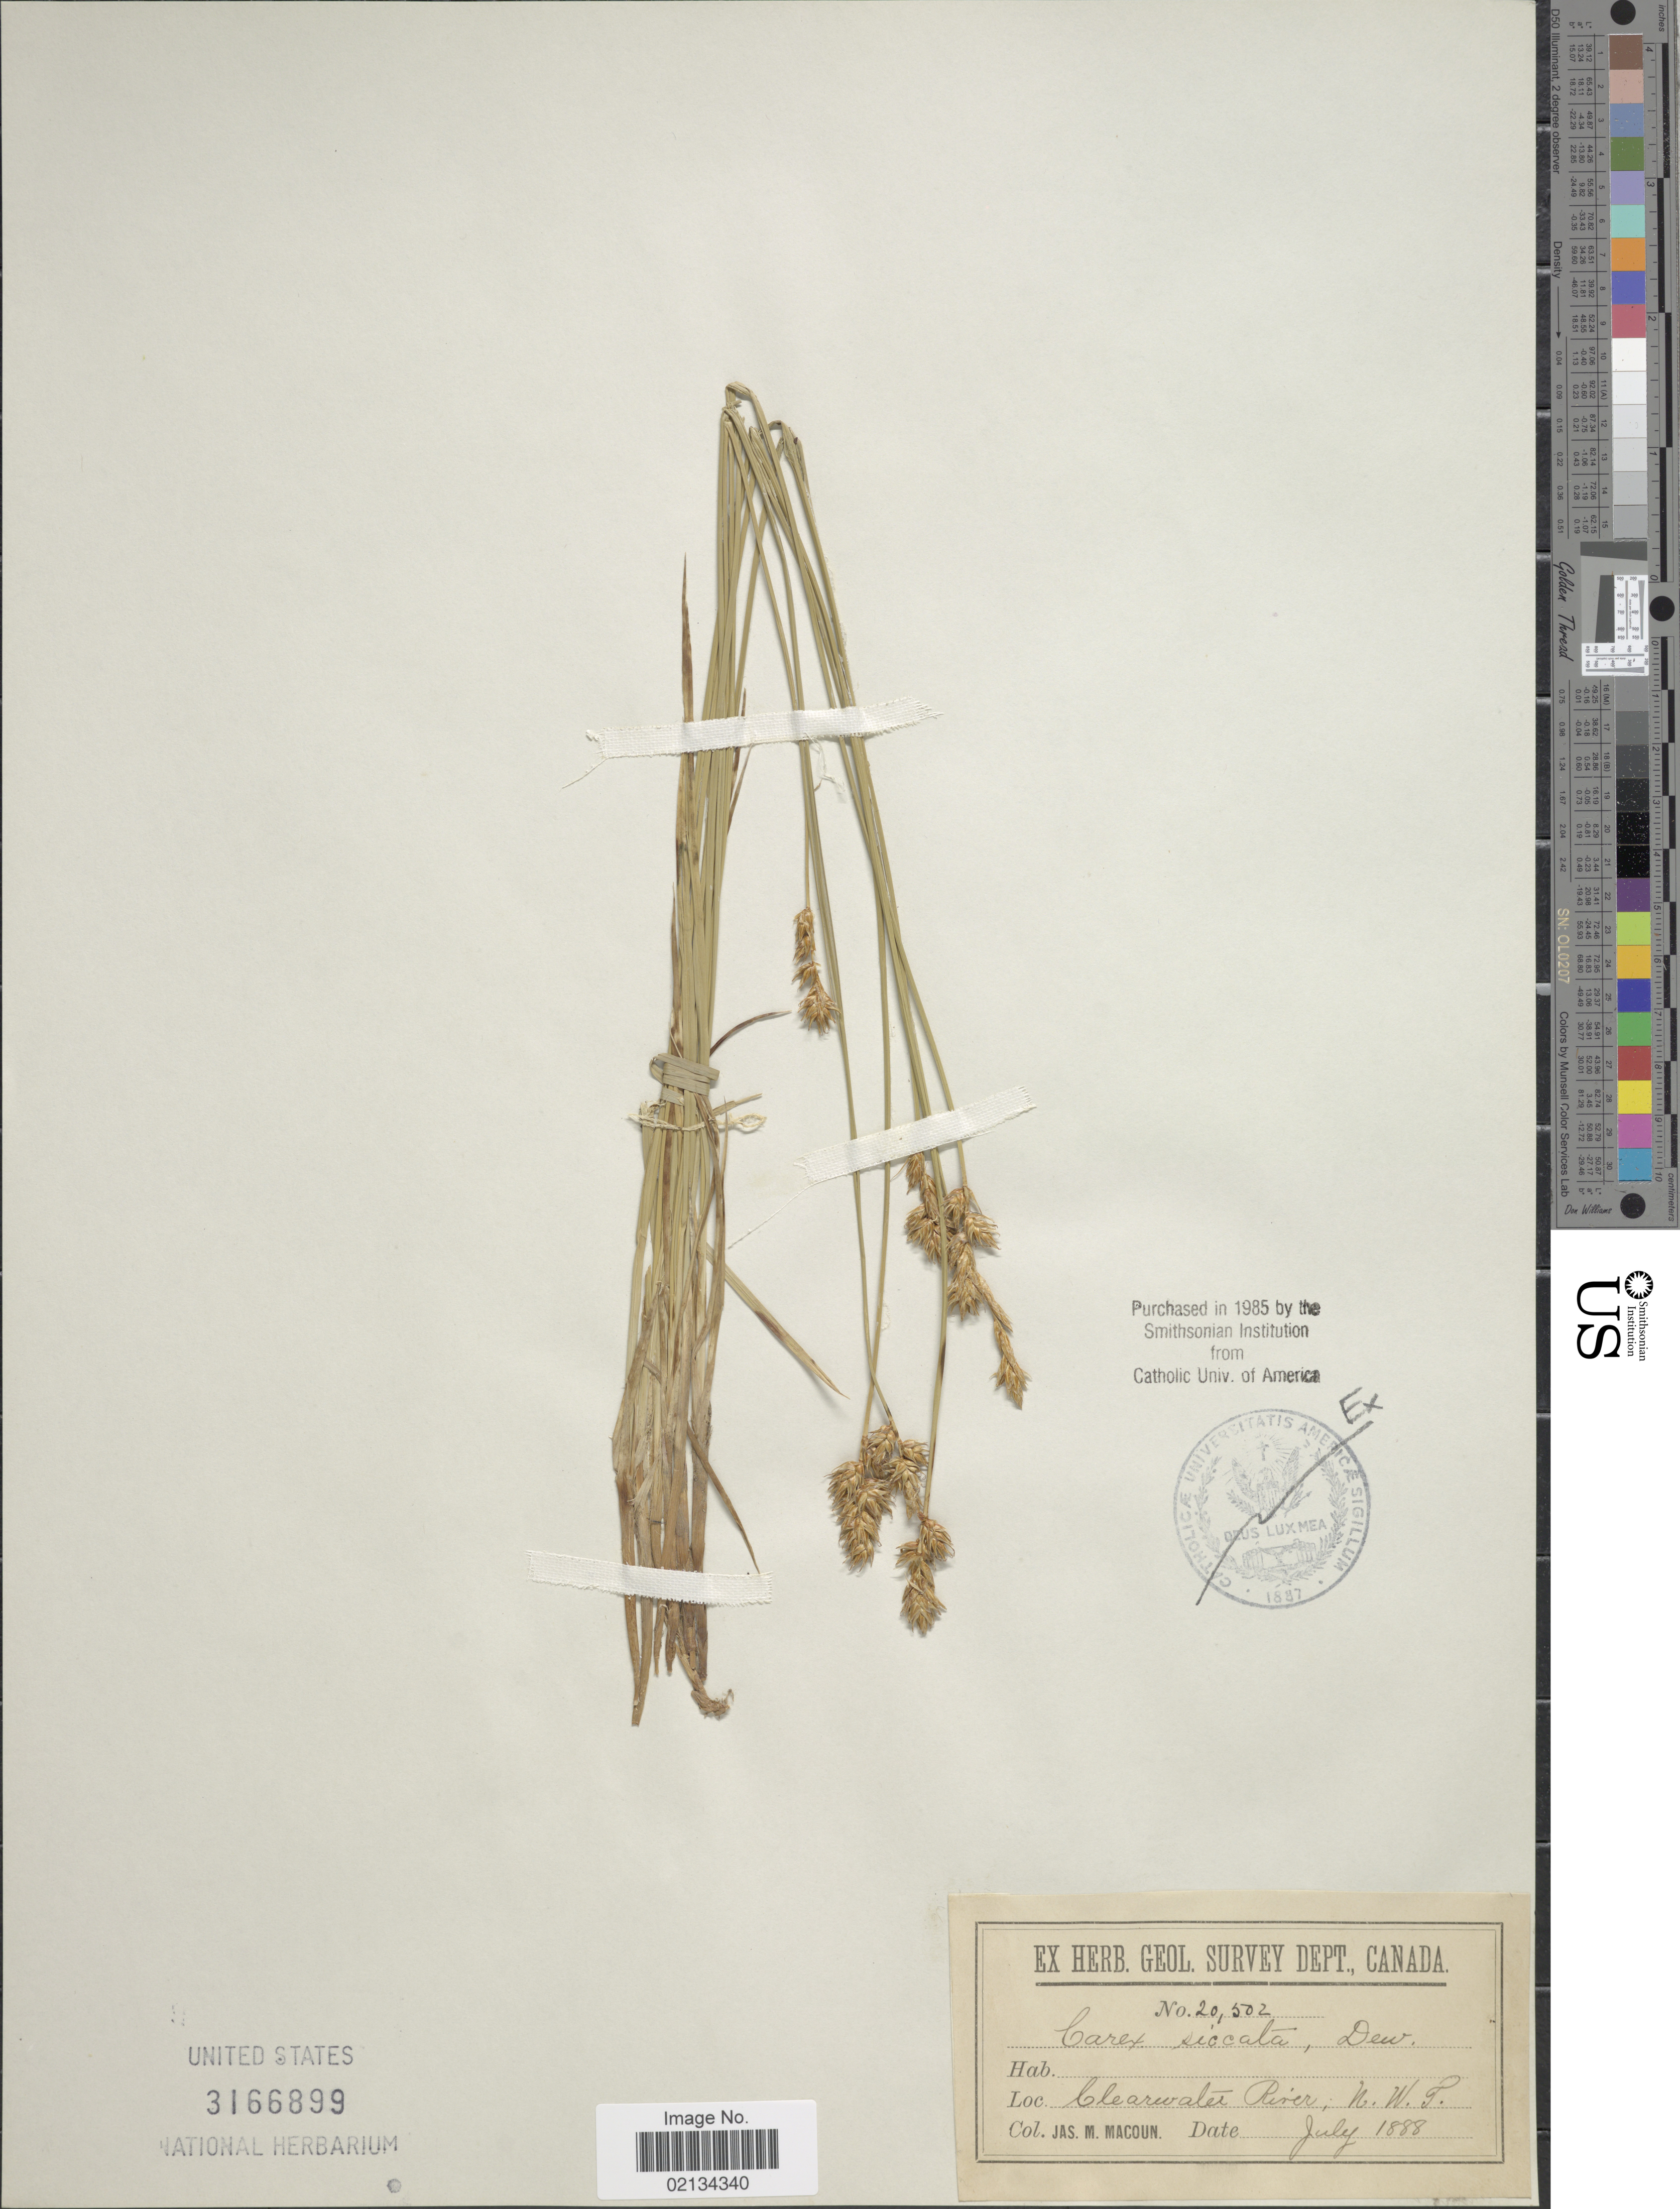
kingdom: Plantae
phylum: Tracheophyta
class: Liliopsida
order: Poales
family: Cyperaceae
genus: Carex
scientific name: Carex siccata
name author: Dewey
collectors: J. M. Macoun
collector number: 20502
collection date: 1888-07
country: Canada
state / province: Northwest Territories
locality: Clearwater River.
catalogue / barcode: US 3166899